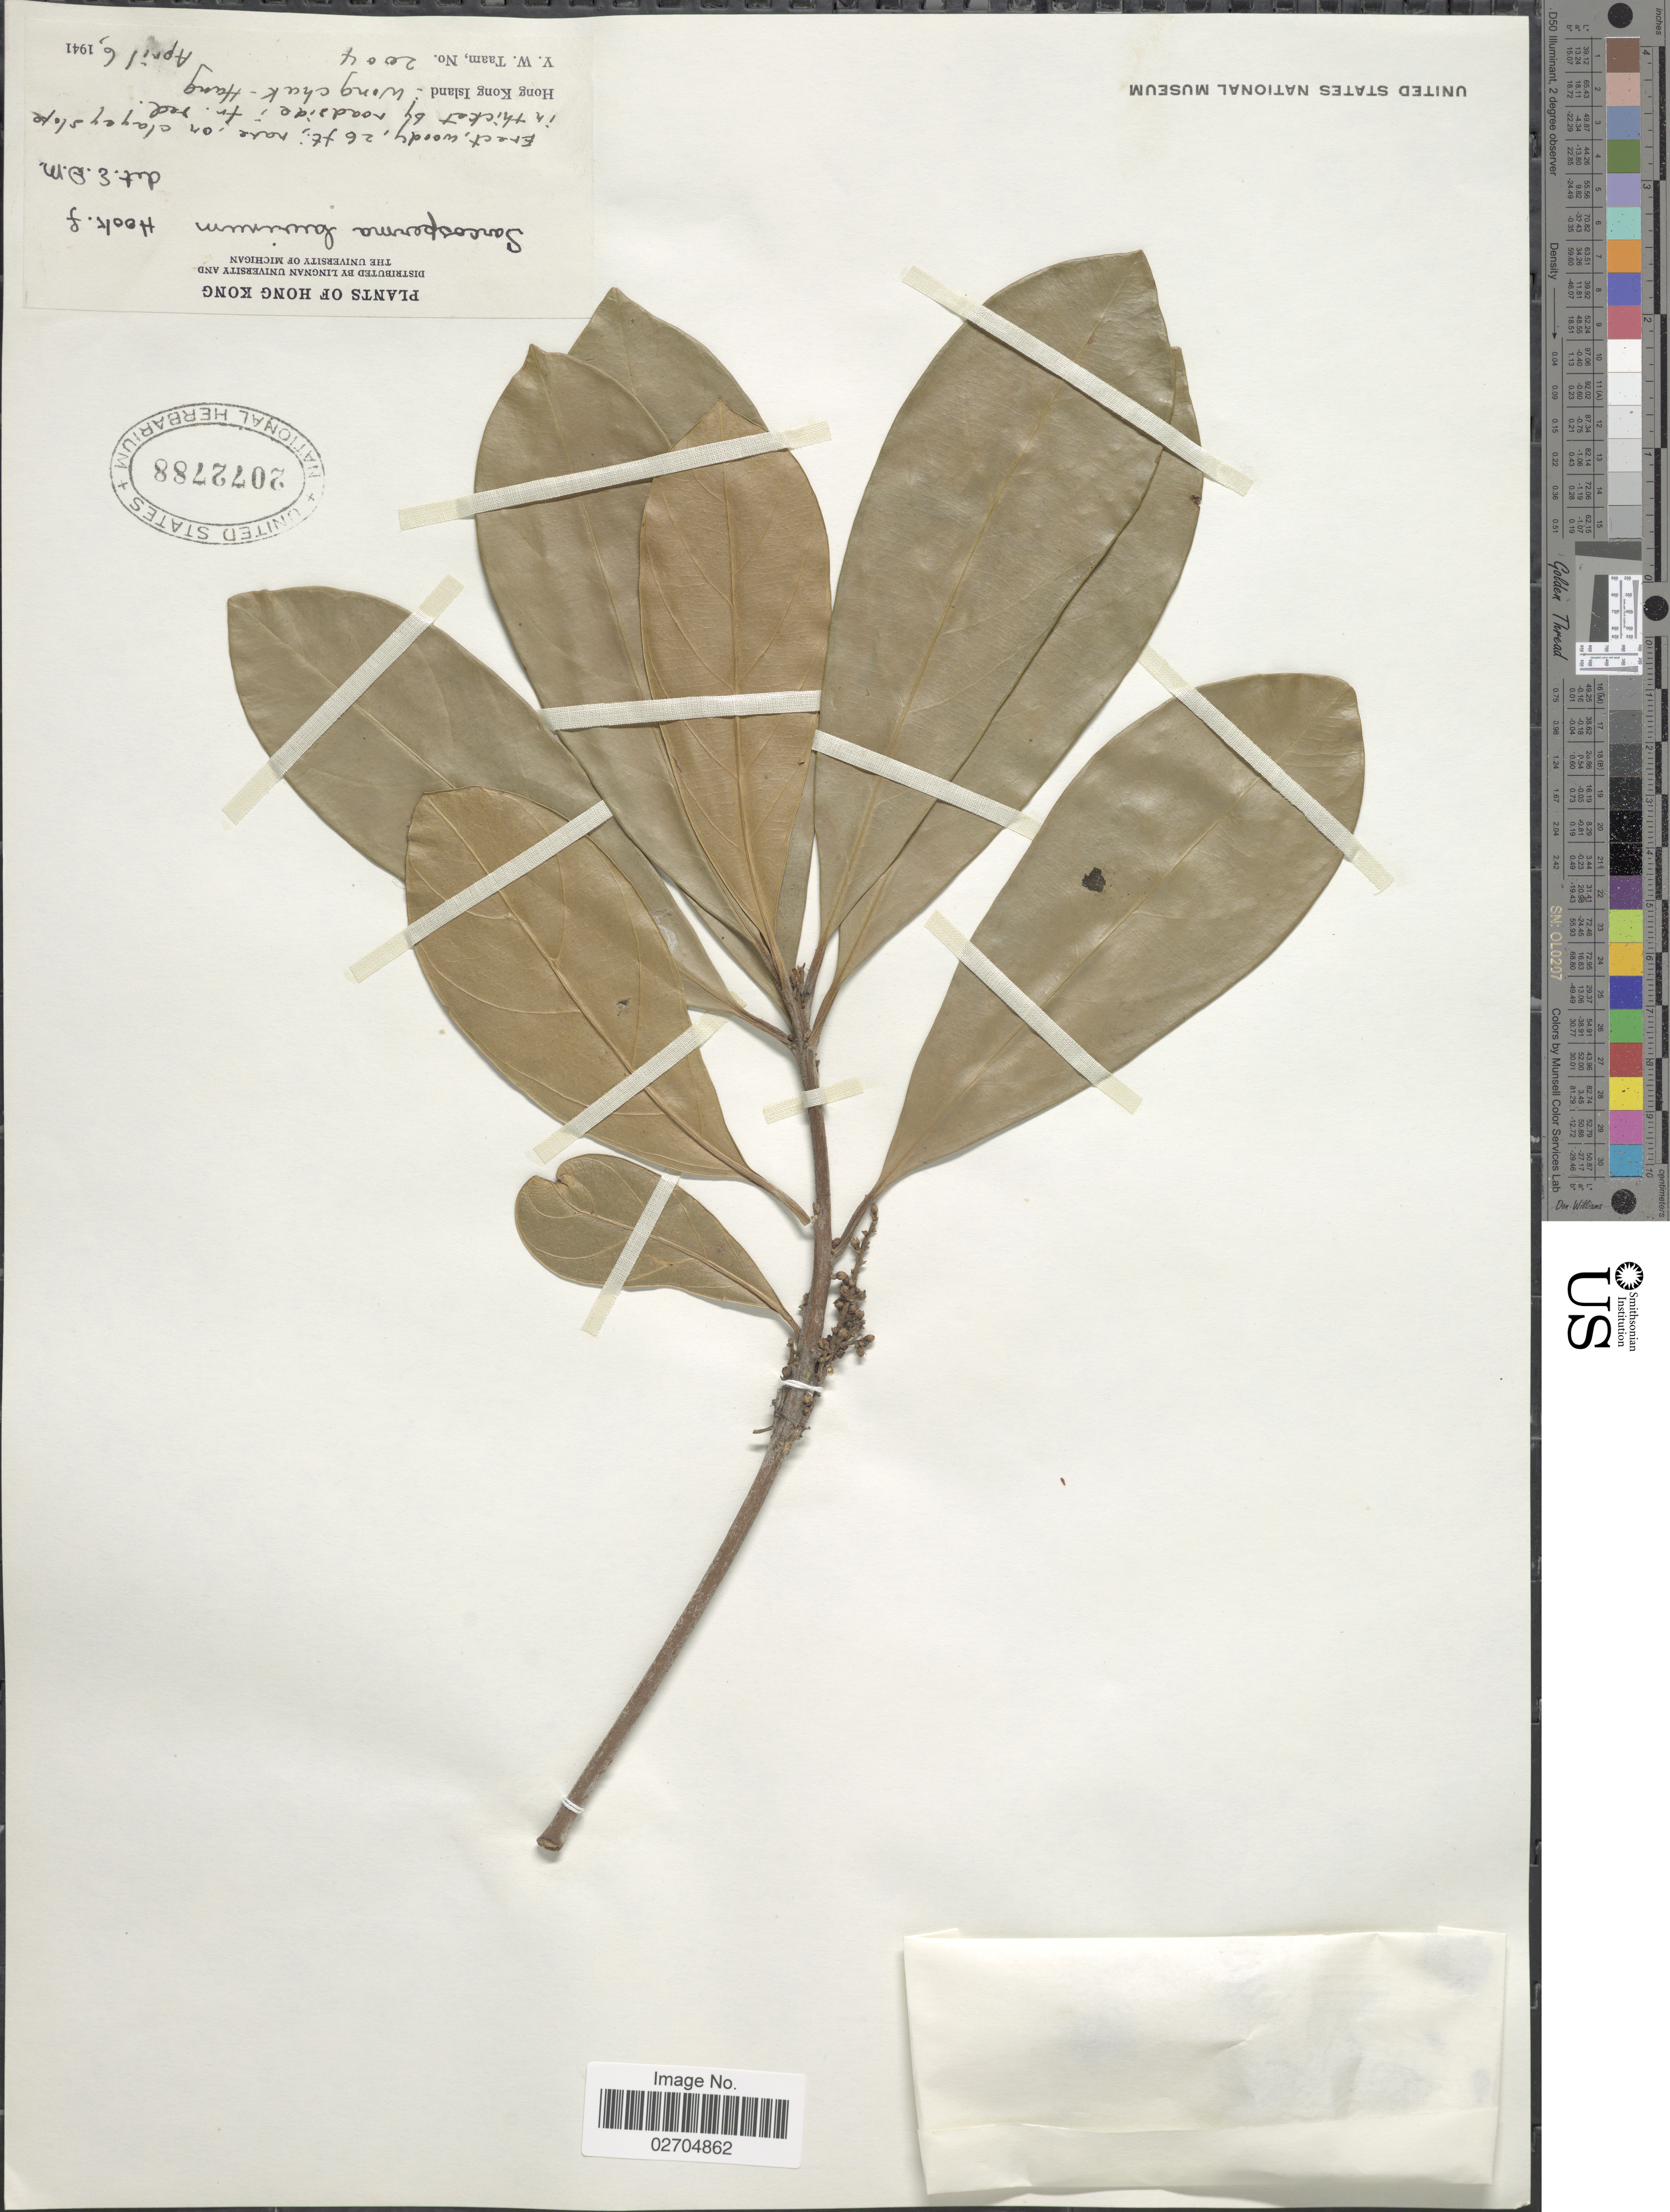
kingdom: Plantae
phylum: Tracheophyta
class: Magnoliopsida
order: Ericales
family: Sapotaceae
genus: Sarcosperma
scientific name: Sarcosperma laurinum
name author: (Benth.) Hook. f.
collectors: Y. W. Taam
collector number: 2004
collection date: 1941-04-06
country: China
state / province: Hong Kong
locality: Hong Kong Island: Wong Chak-Hang.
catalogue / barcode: US 2072788